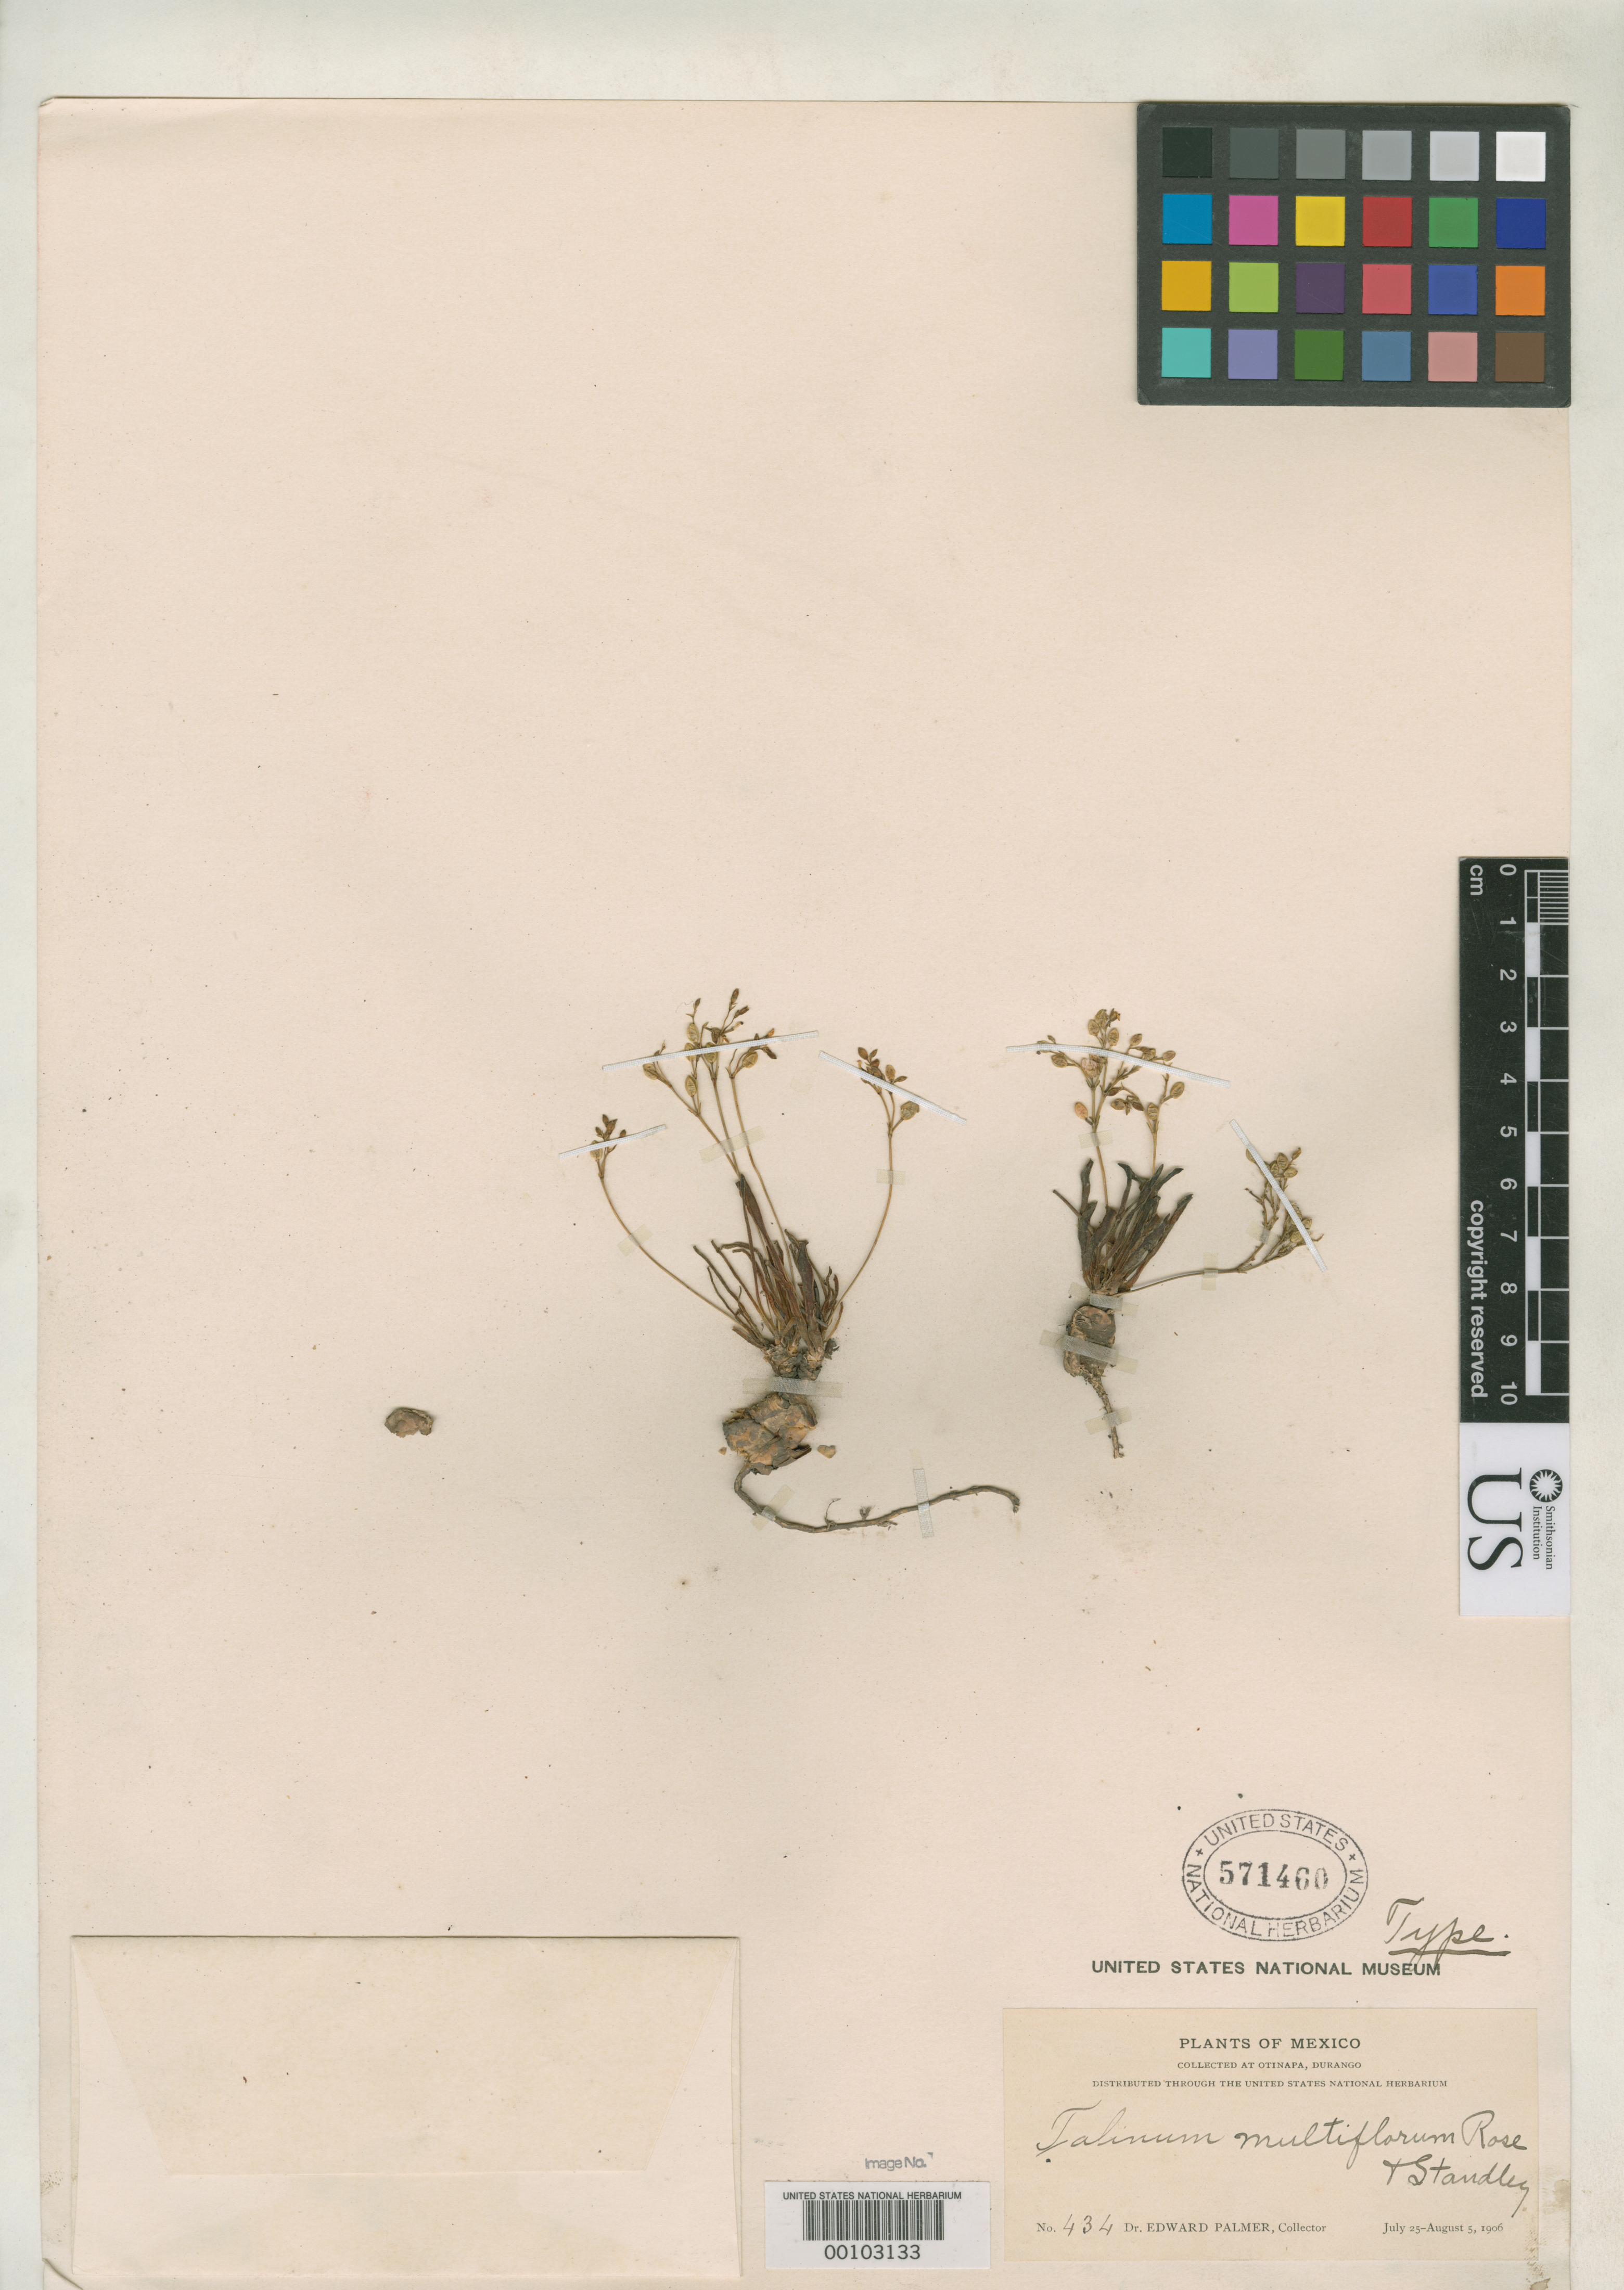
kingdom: Plantae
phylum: Tracheophyta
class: Magnoliopsida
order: Caryophyllales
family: Talinaceae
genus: Talinum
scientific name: Talinum multiflorum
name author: Rose & Standl.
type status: Holotype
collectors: E. Palmer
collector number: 434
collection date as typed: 25 Jul 1906 to 05 Aug 1906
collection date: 1906-07-25/1906-08-05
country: Mexico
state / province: Durango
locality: Otinapa.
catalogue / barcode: US 571460